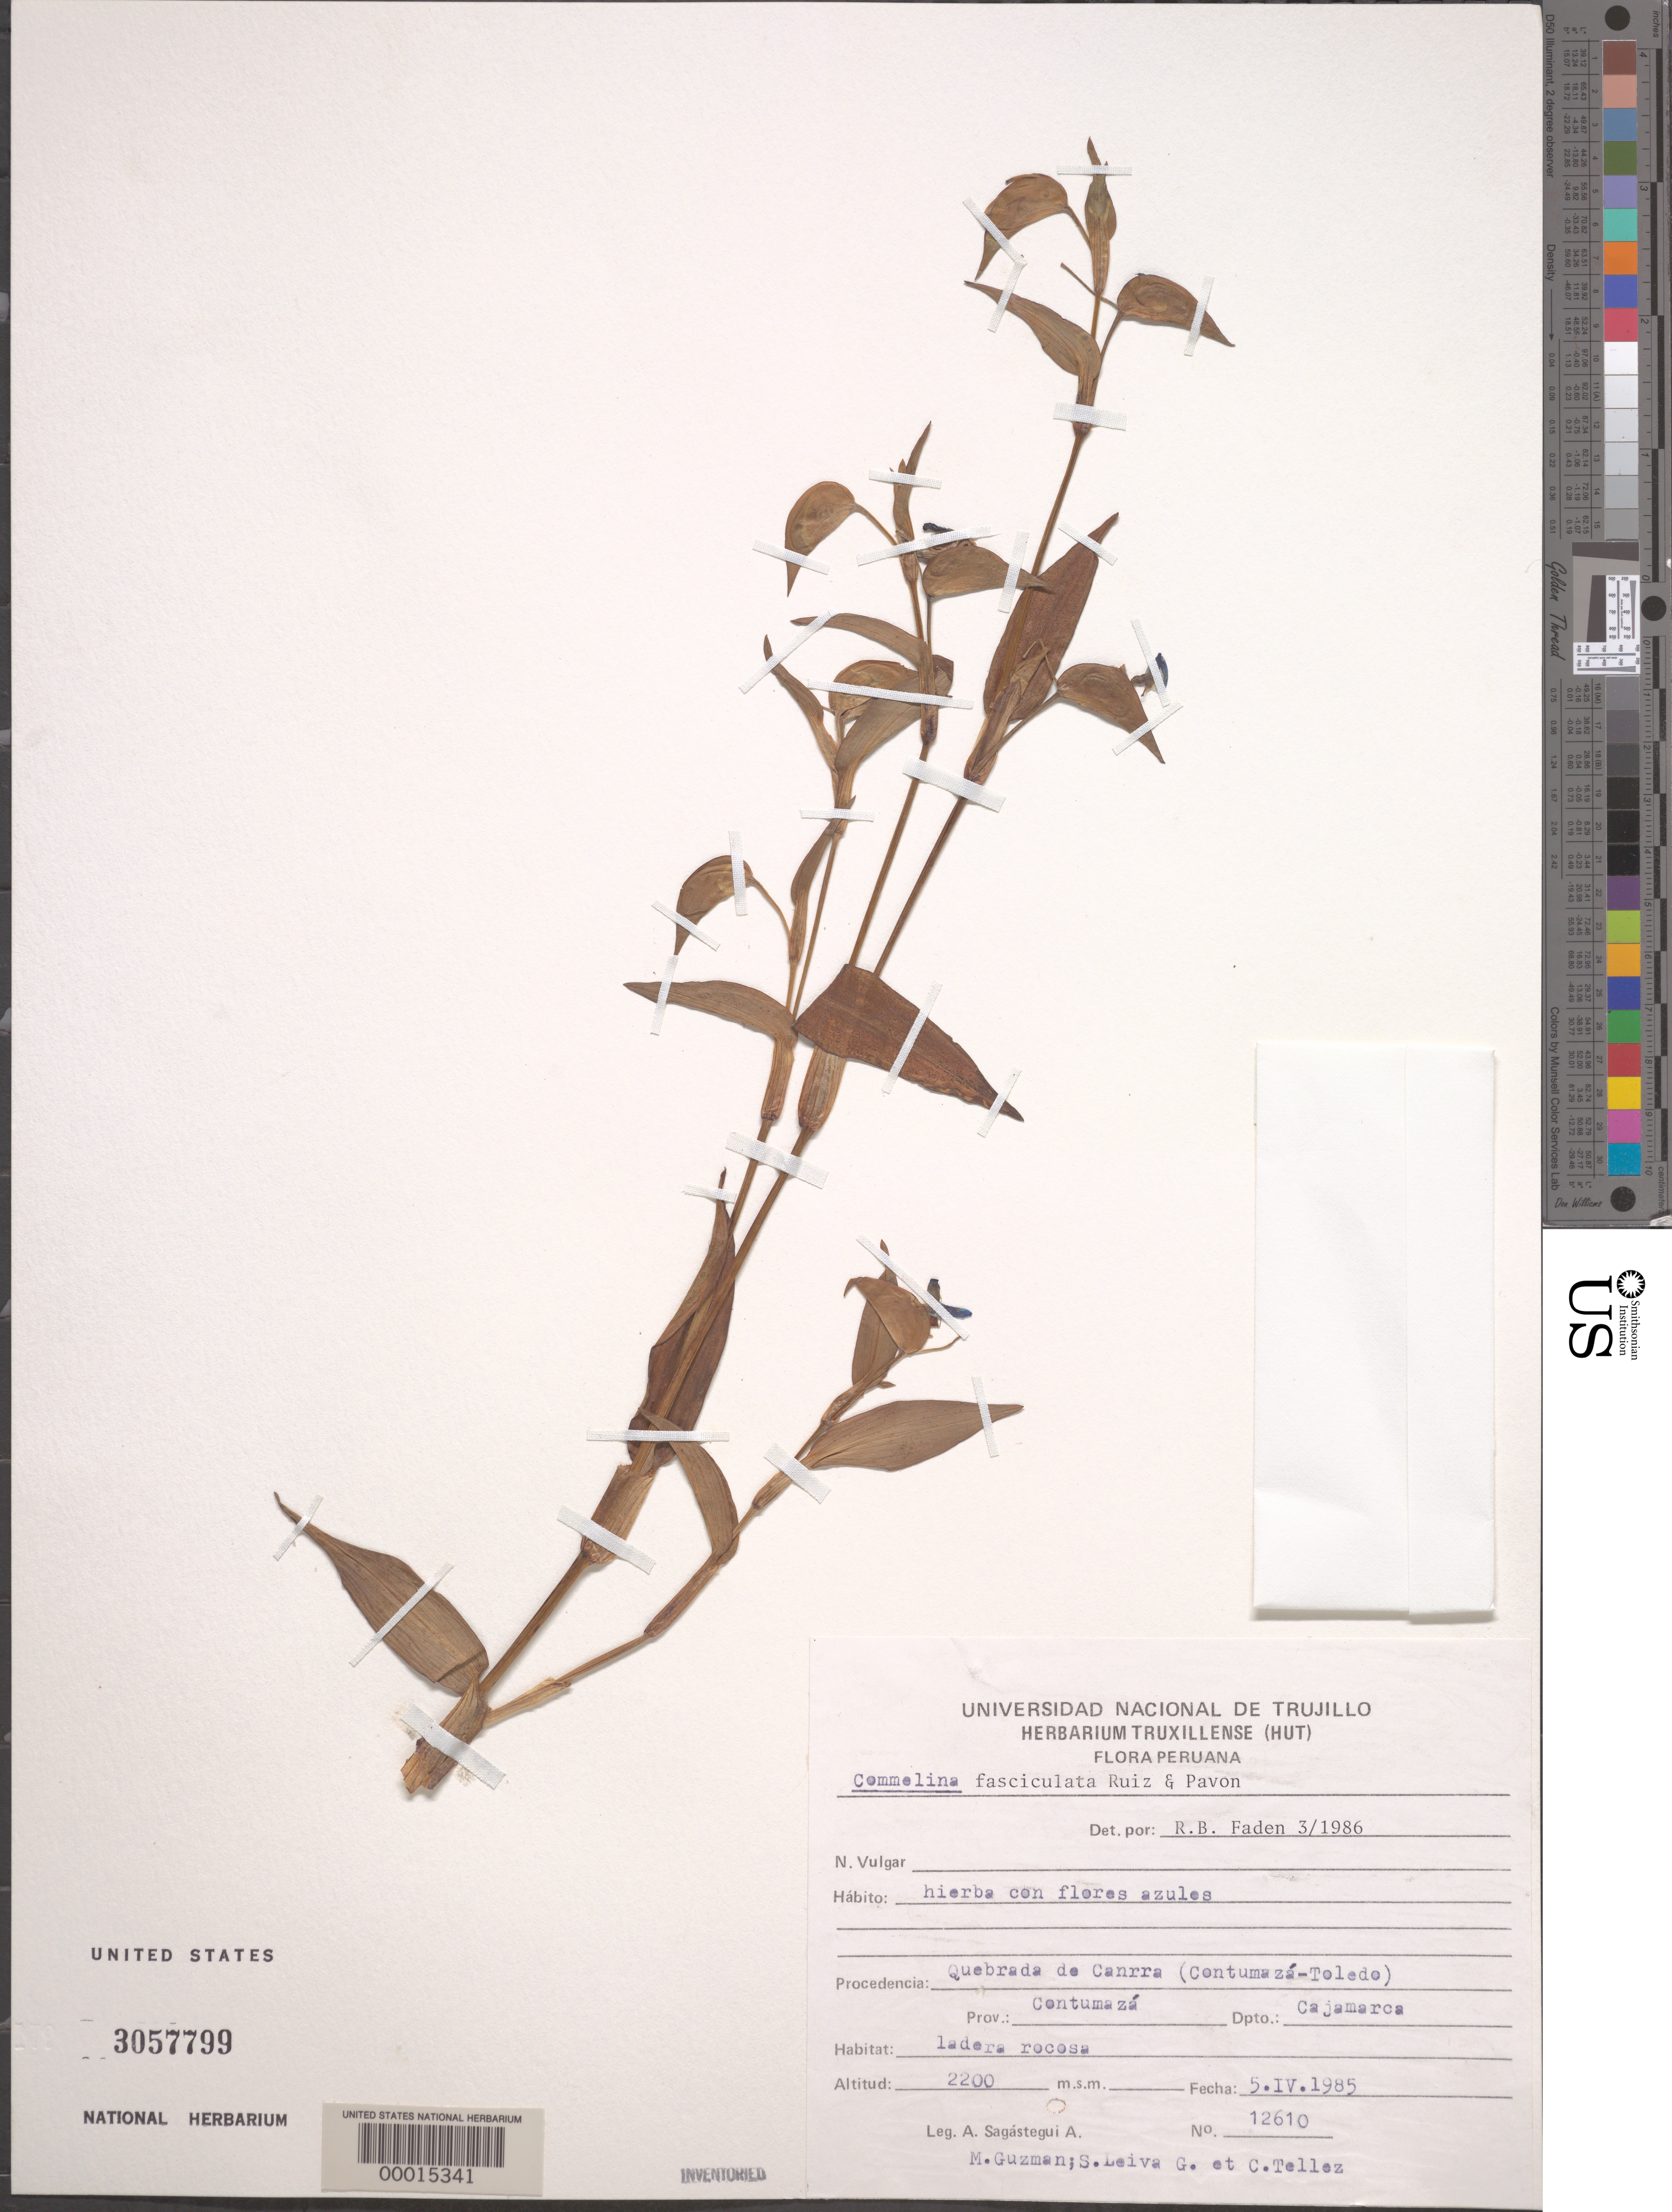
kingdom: Plantae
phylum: Tracheophyta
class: Liliopsida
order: Commelinales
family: Commelinaceae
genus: Commelina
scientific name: Commelina fasciculata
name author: Ruiz & Pav.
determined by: Faden, Robert B., (US), Smithsonian Institution - National Museum of Natural History (UNITED STATES)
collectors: A. Sagástegui A.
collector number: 12610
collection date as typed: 05 Apr 1985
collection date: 1985-04-05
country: Peru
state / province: Cajamarca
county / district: Contumazá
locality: Quebrada de Canrra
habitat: Rocky hillside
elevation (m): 2200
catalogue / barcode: US 3057799